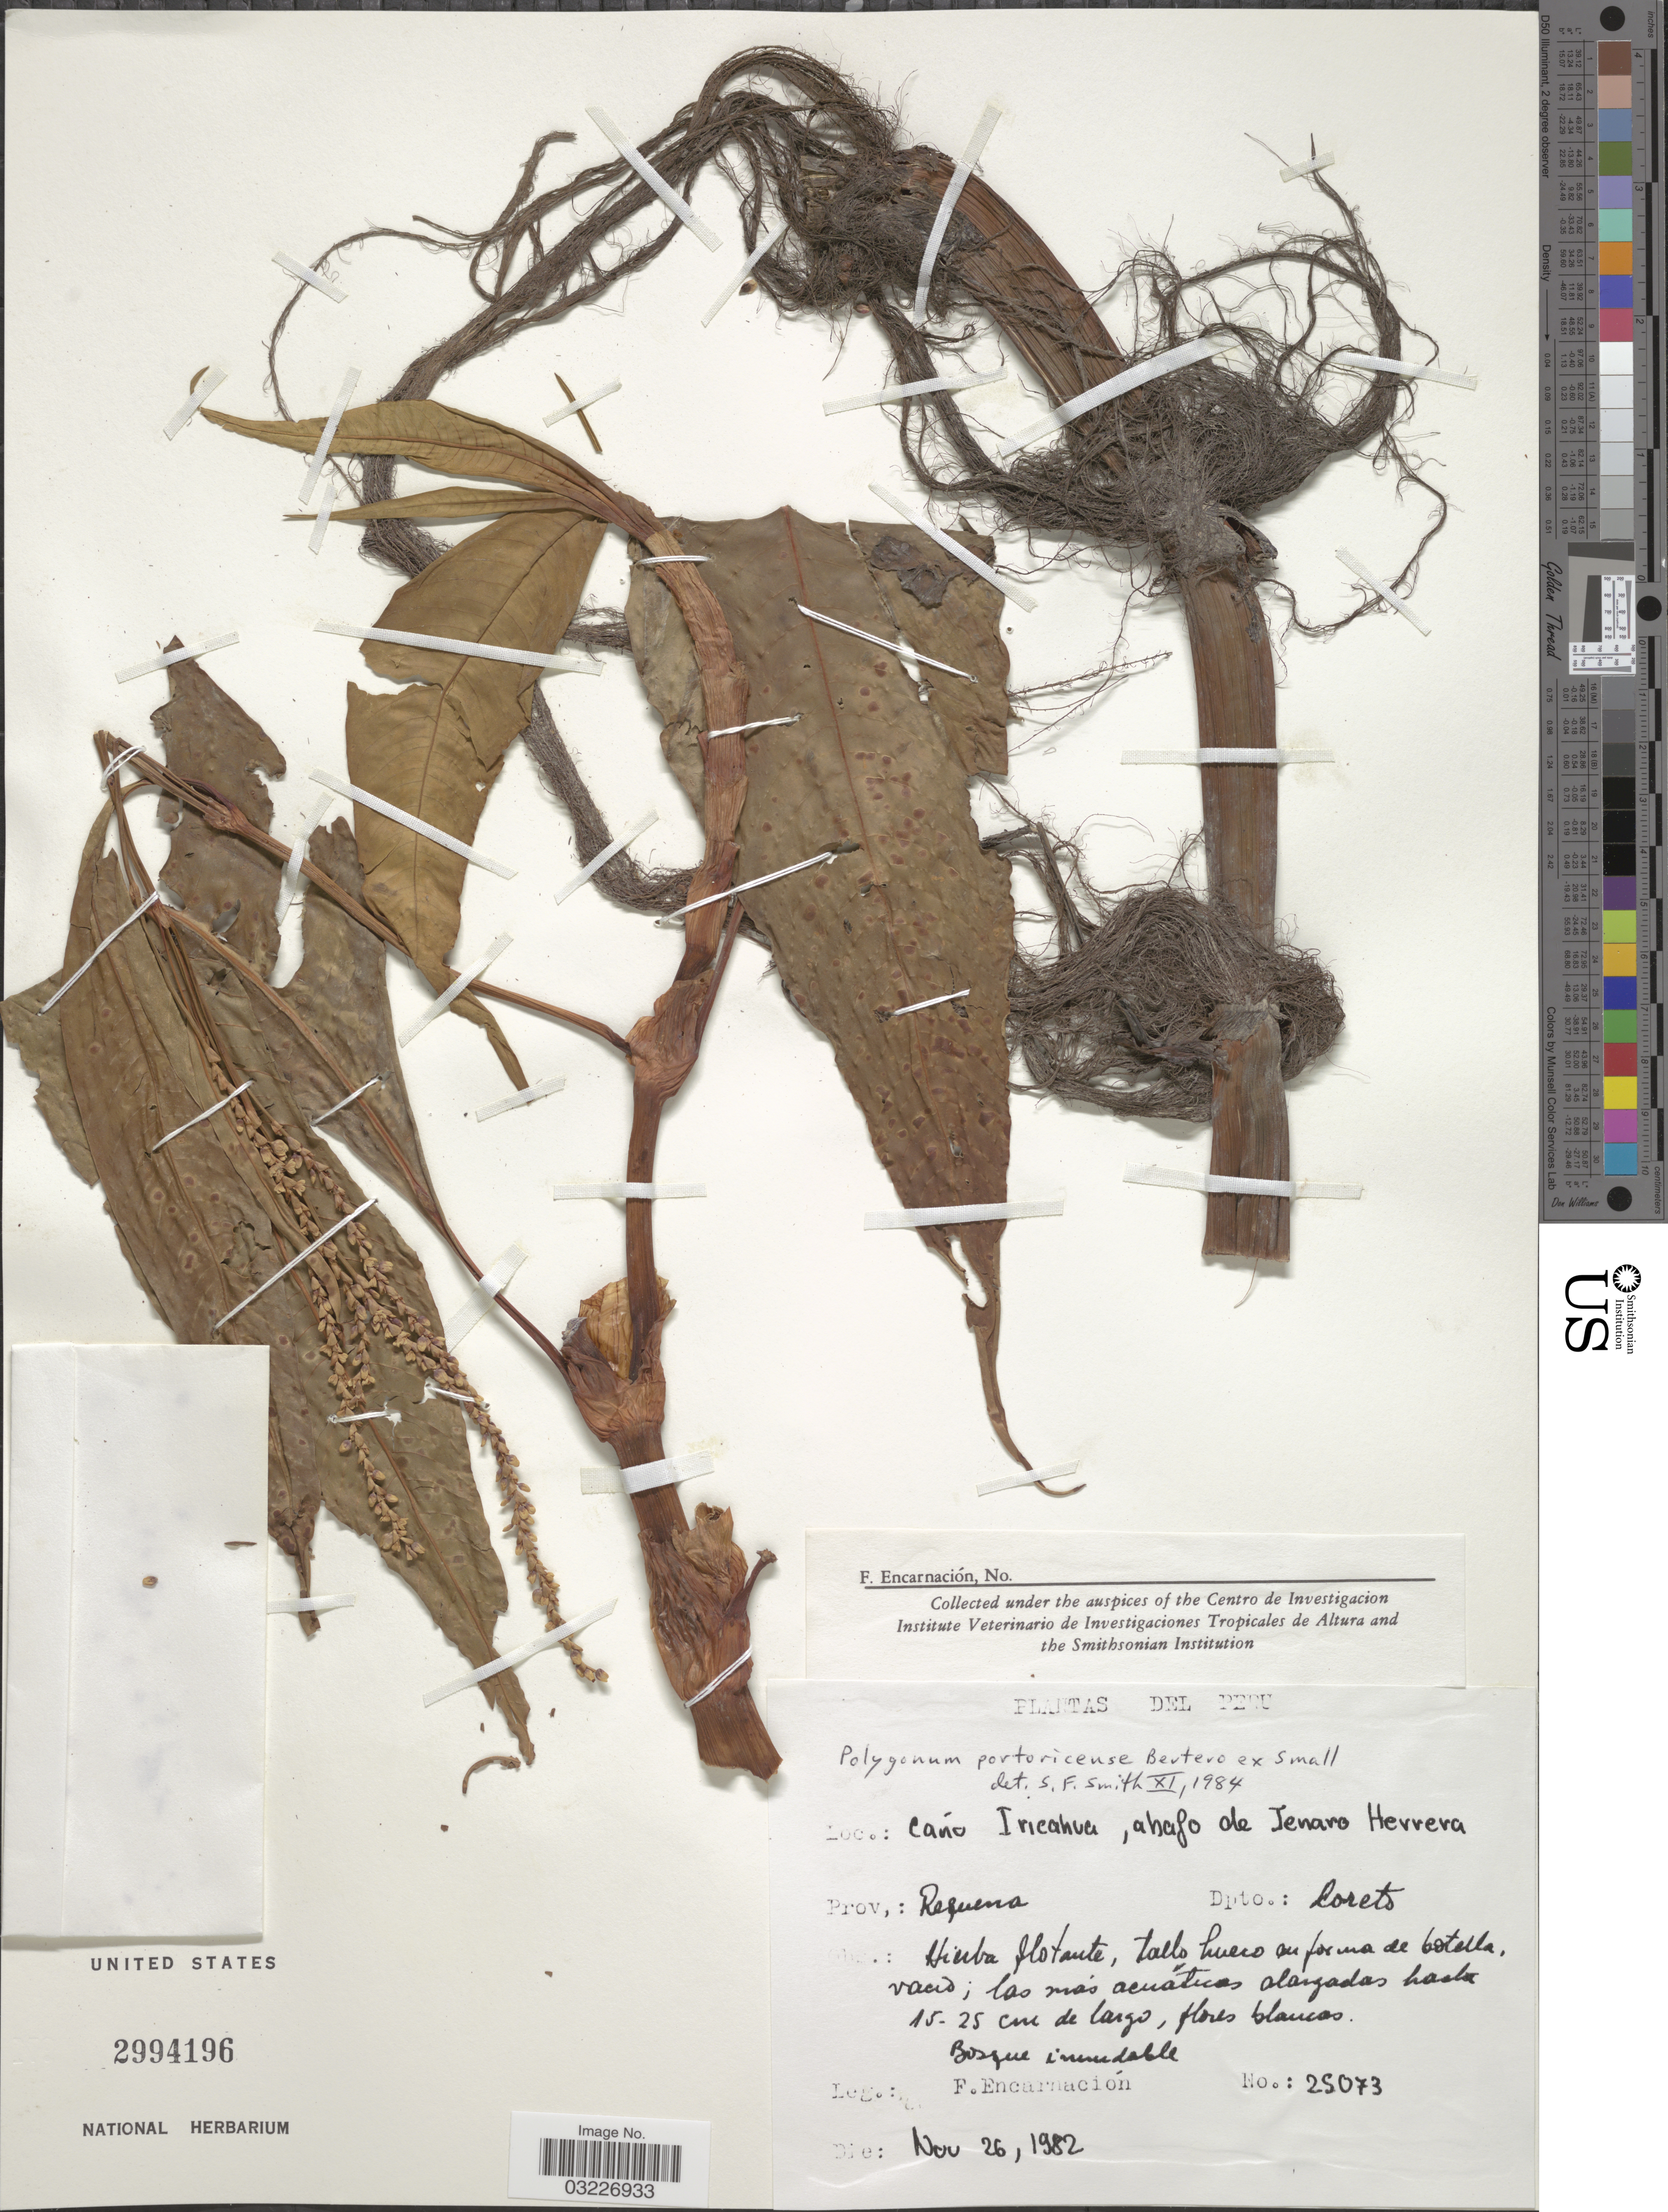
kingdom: Plantae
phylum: Tracheophyta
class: Magnoliopsida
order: Caryophyllales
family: Polygonaceae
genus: Polygonum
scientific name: Polygonum portoricense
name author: Bertero ex Endl.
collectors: F. Encarnación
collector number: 25073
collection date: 1982-11-26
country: Peru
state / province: Loreto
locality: Cáno Iricahua, ahafo de Tenaro Herrera, Prov.: Requena, Dpto. Loreto.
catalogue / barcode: US 2994196